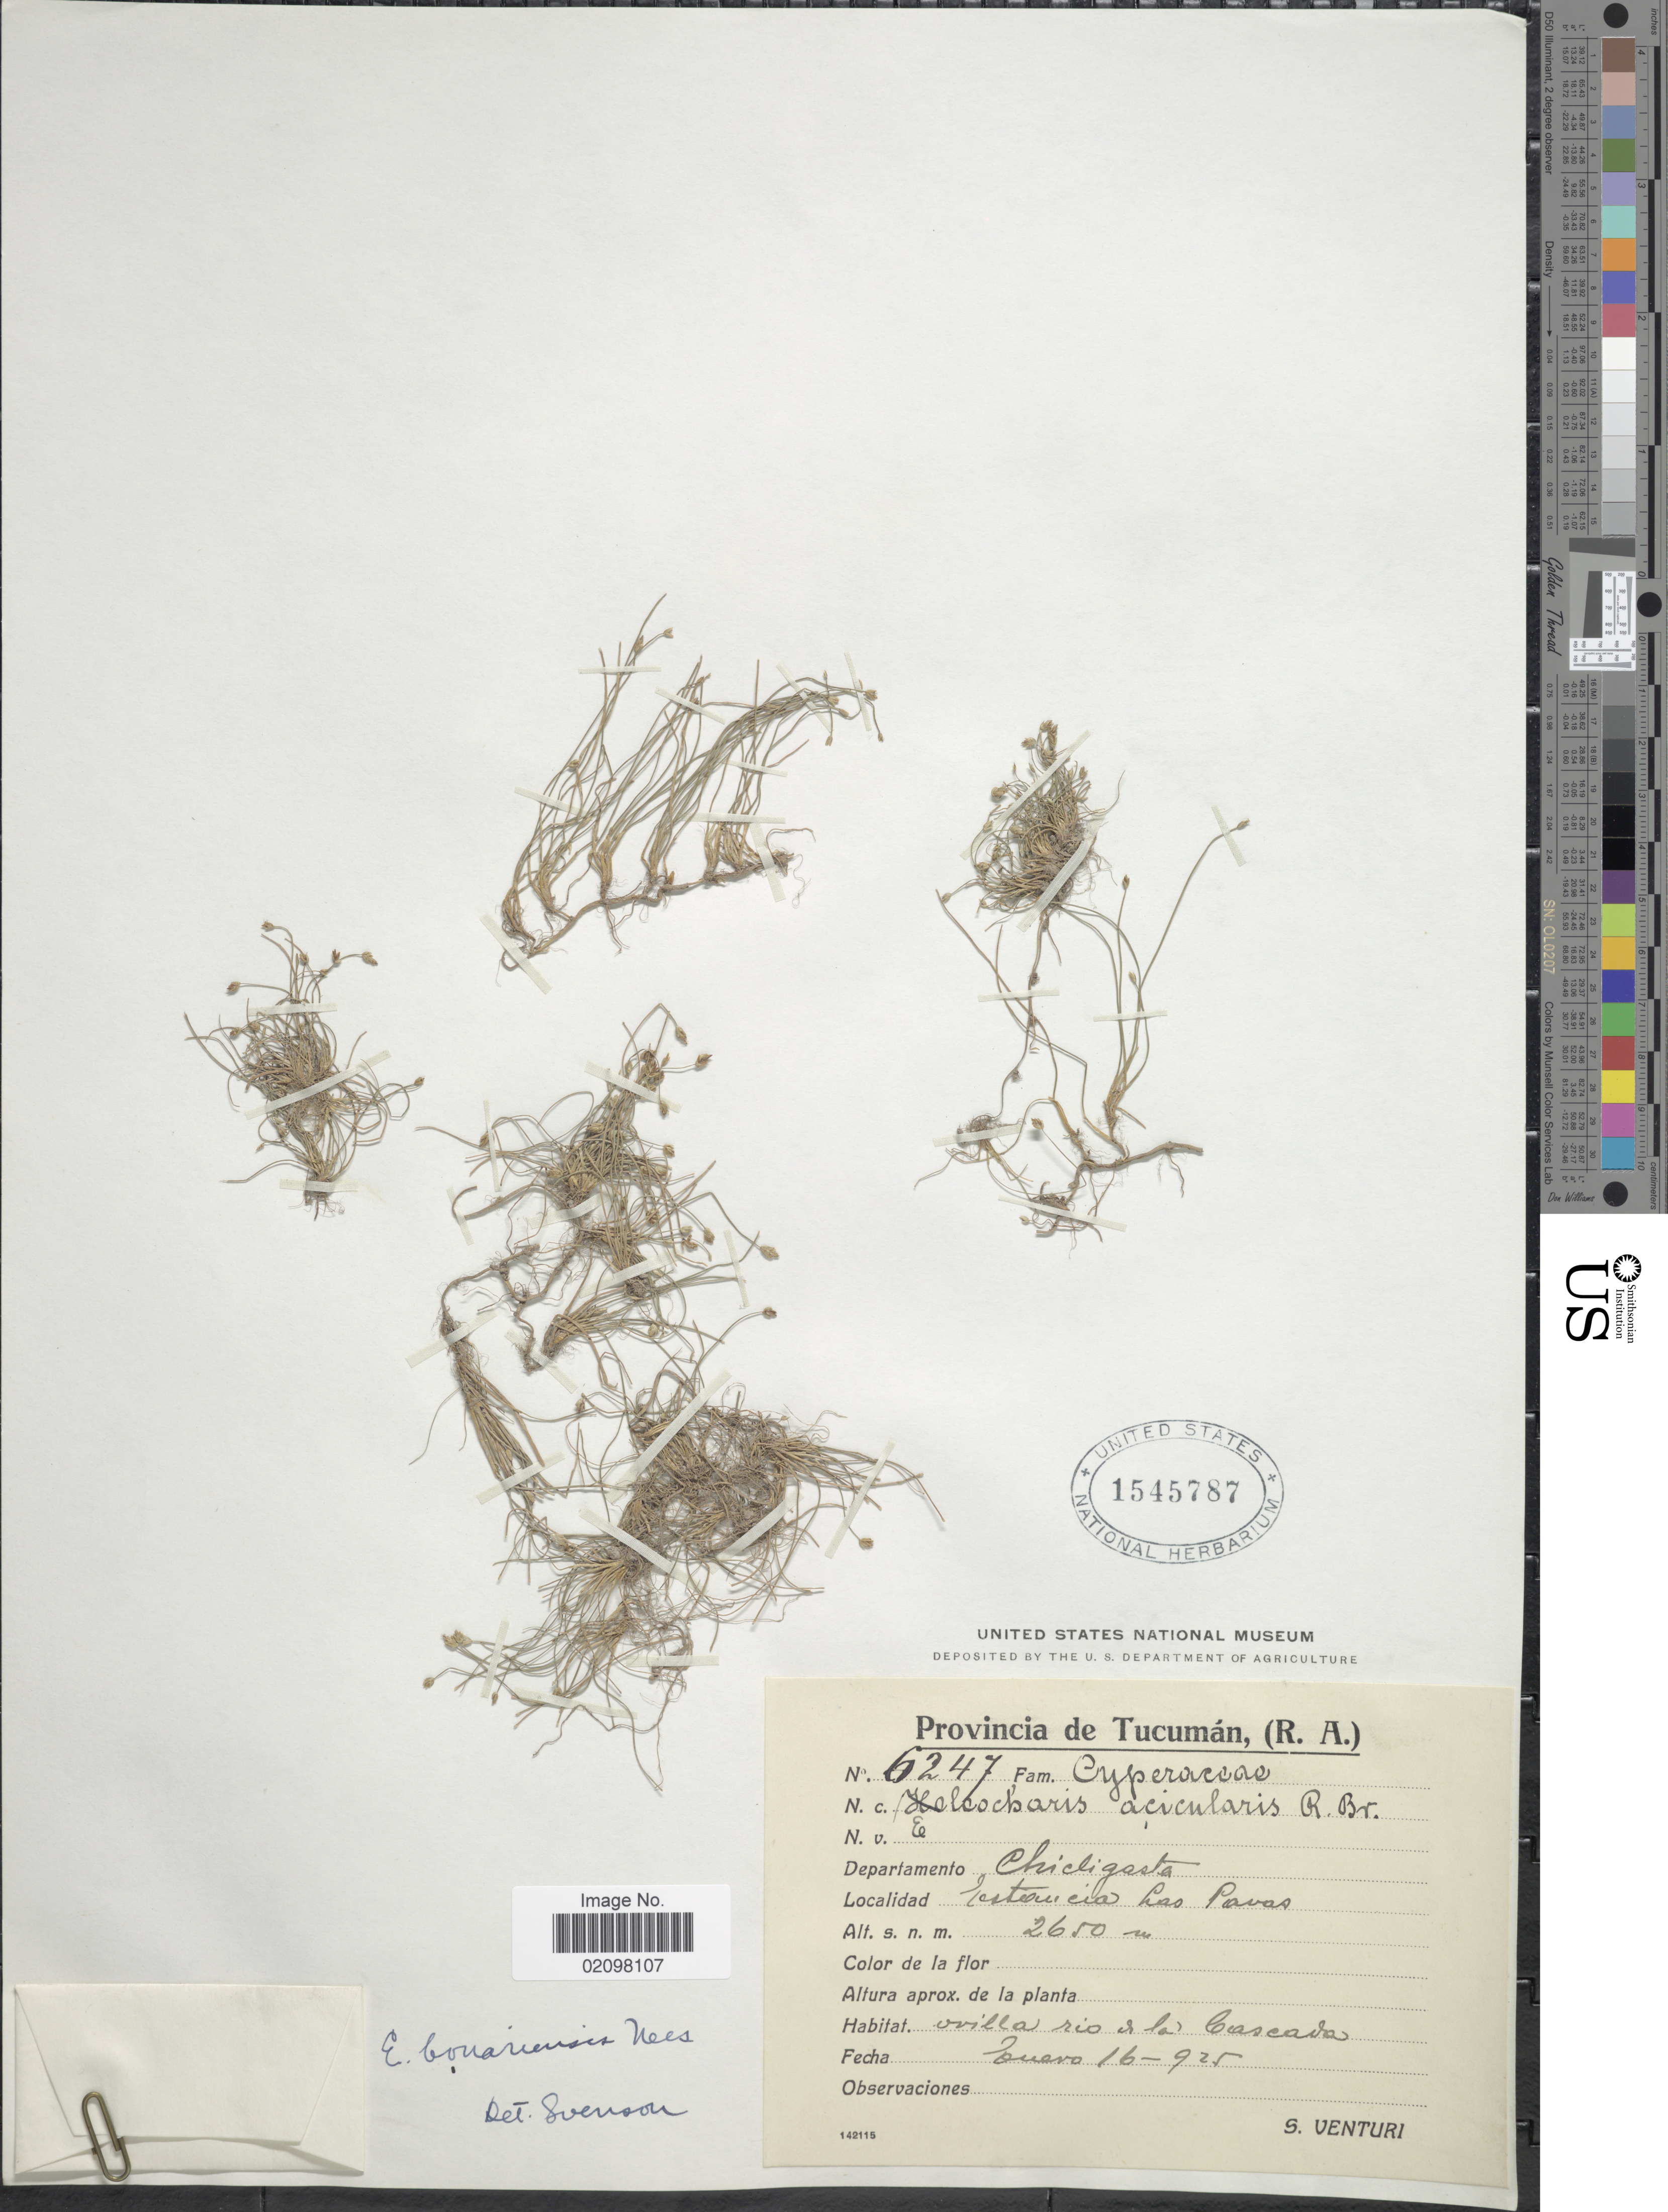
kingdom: Plantae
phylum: Tracheophyta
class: Liliopsida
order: Poales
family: Cyperaceae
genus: Eleocharis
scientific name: Eleocharis bonariensis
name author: Nees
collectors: S. Venturi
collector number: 6247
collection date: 1925-01-16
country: Argentina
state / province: Tucuman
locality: (R.A.) Departamento Chicligasta. Estancia Las Pavas.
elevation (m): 2650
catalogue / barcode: US 1545787